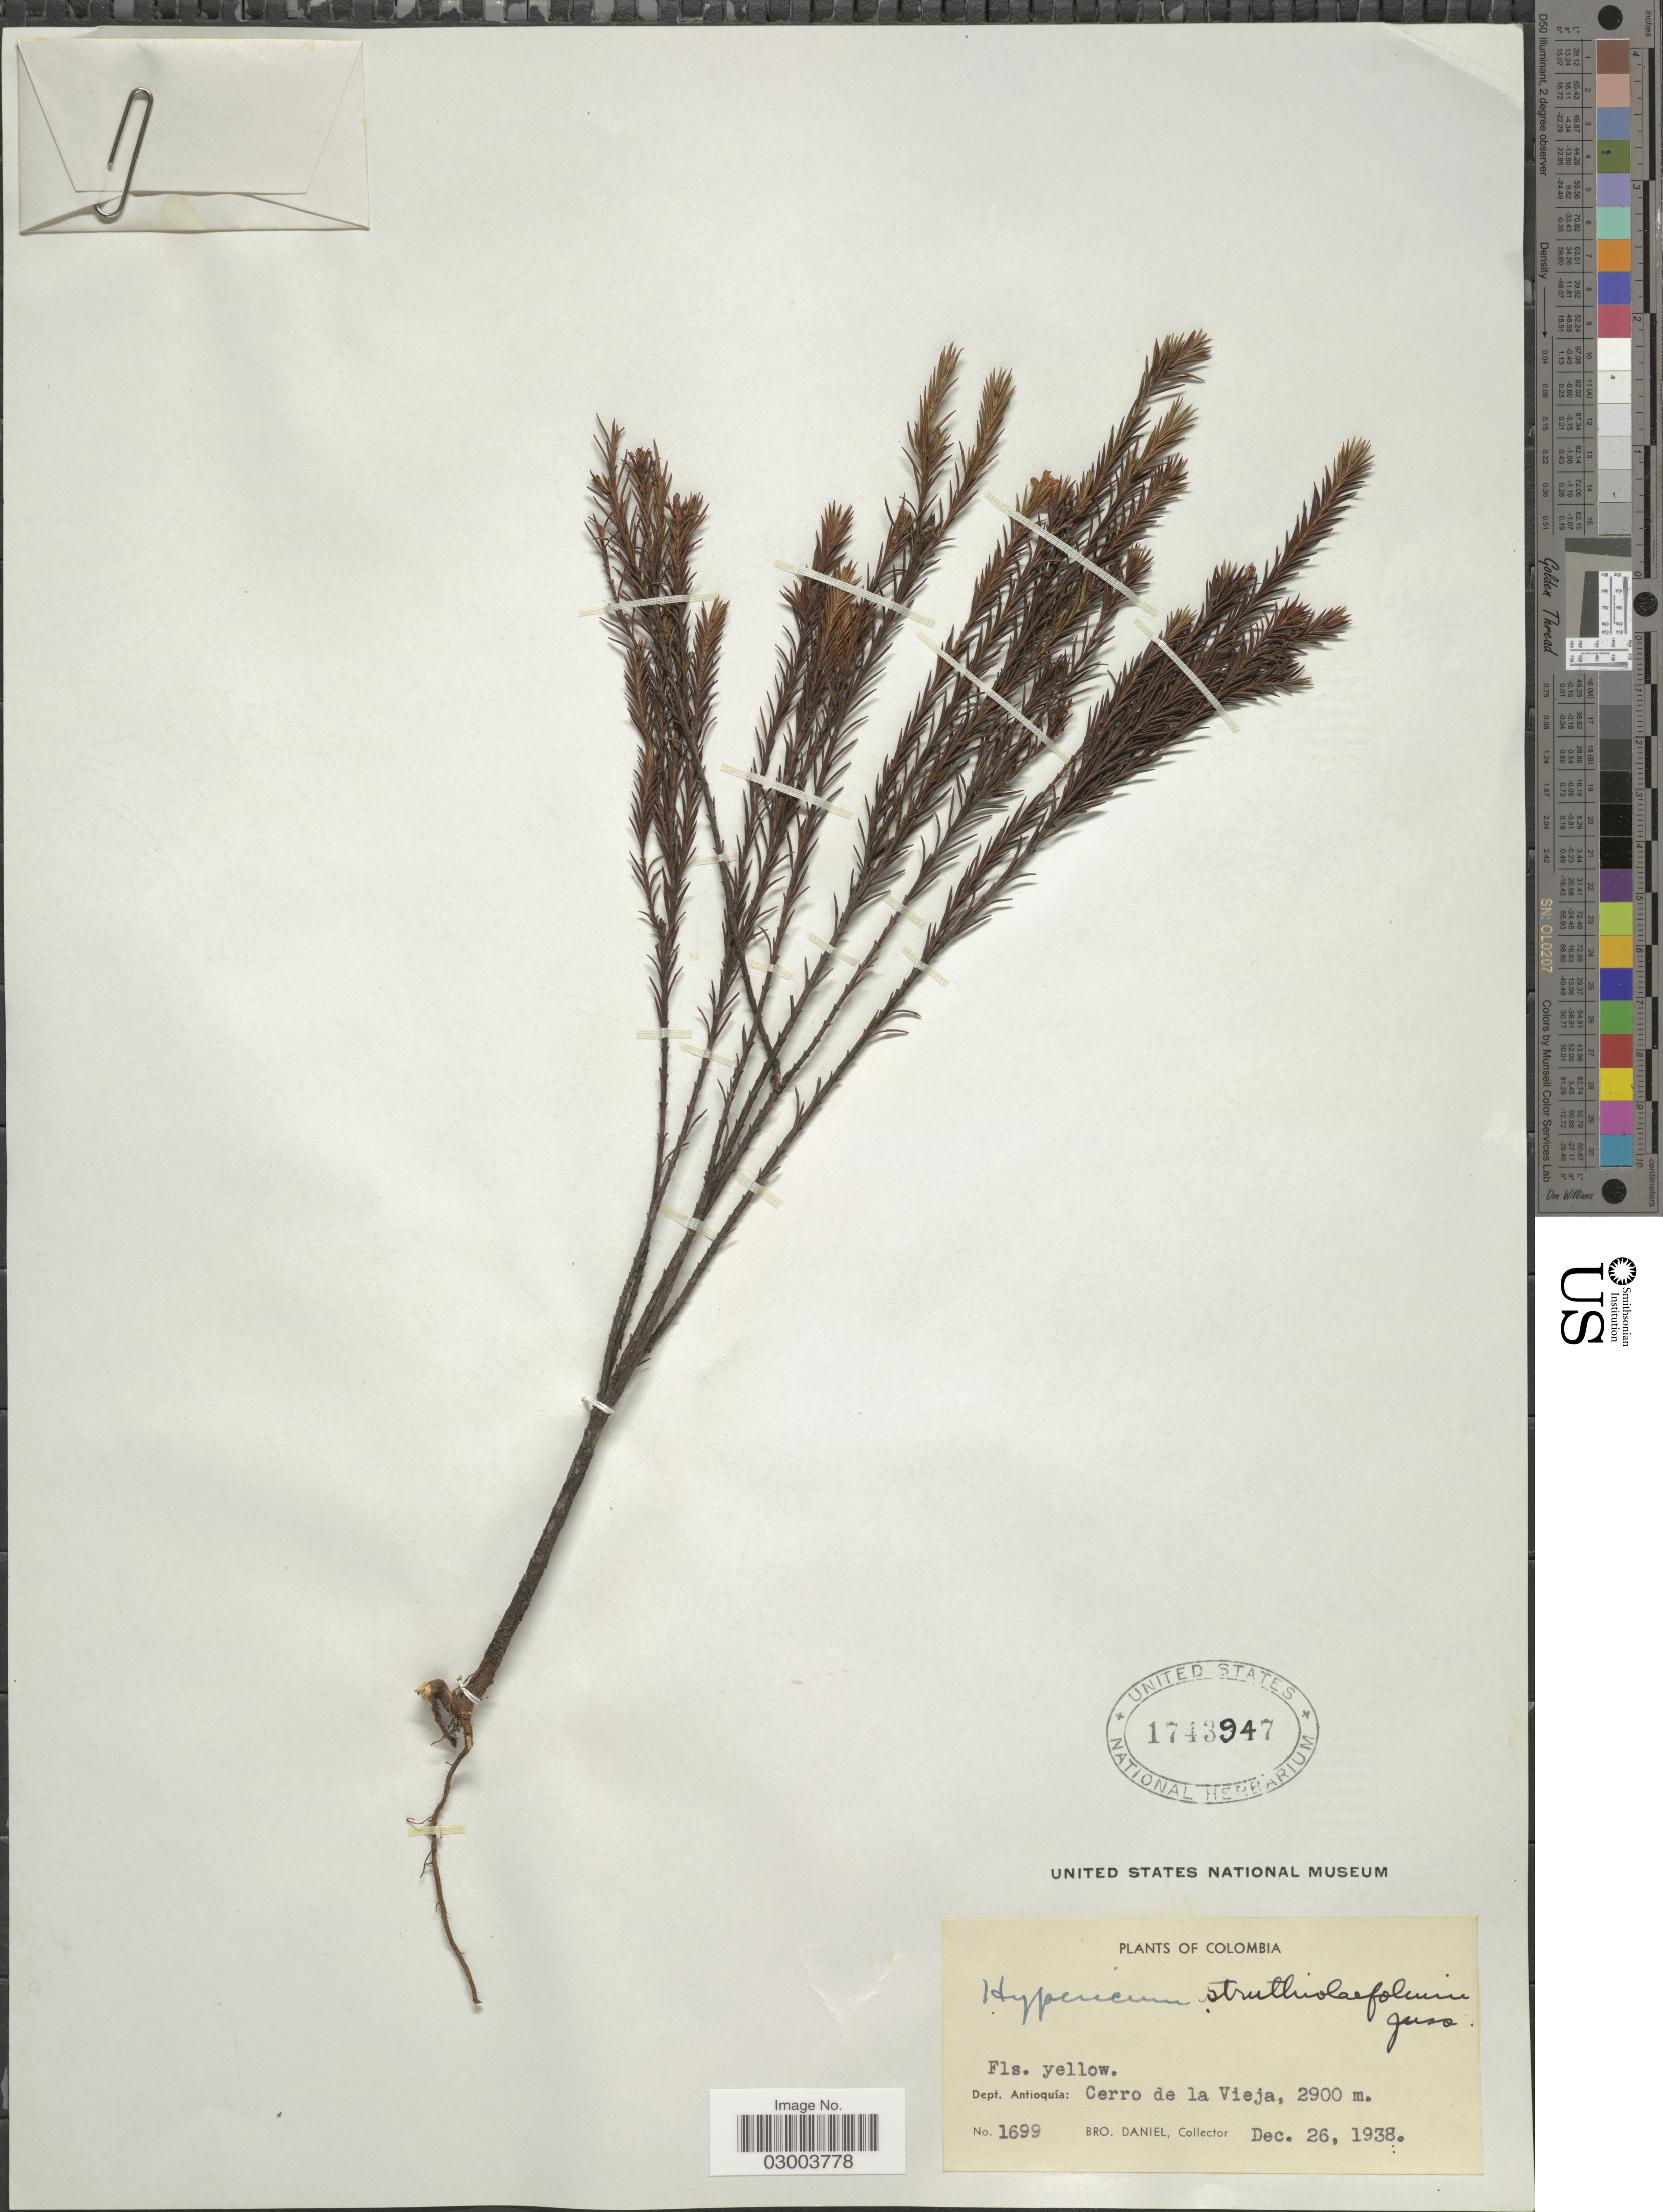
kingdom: Plantae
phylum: Tracheophyta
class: Magnoliopsida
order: Malpighiales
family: Hypericaceae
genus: Hypericum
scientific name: Hypericum strictum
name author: Kunth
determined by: Strong, M. T., (US), Smithsonian Institution - National Museum of Natural History (UNITED STATES)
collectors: Bro. Daniel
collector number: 1699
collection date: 1938-12-26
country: Colombia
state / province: Antioquia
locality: Dept. Antioquía: Cerro de la Vieja.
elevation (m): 2900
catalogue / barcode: US 1743947